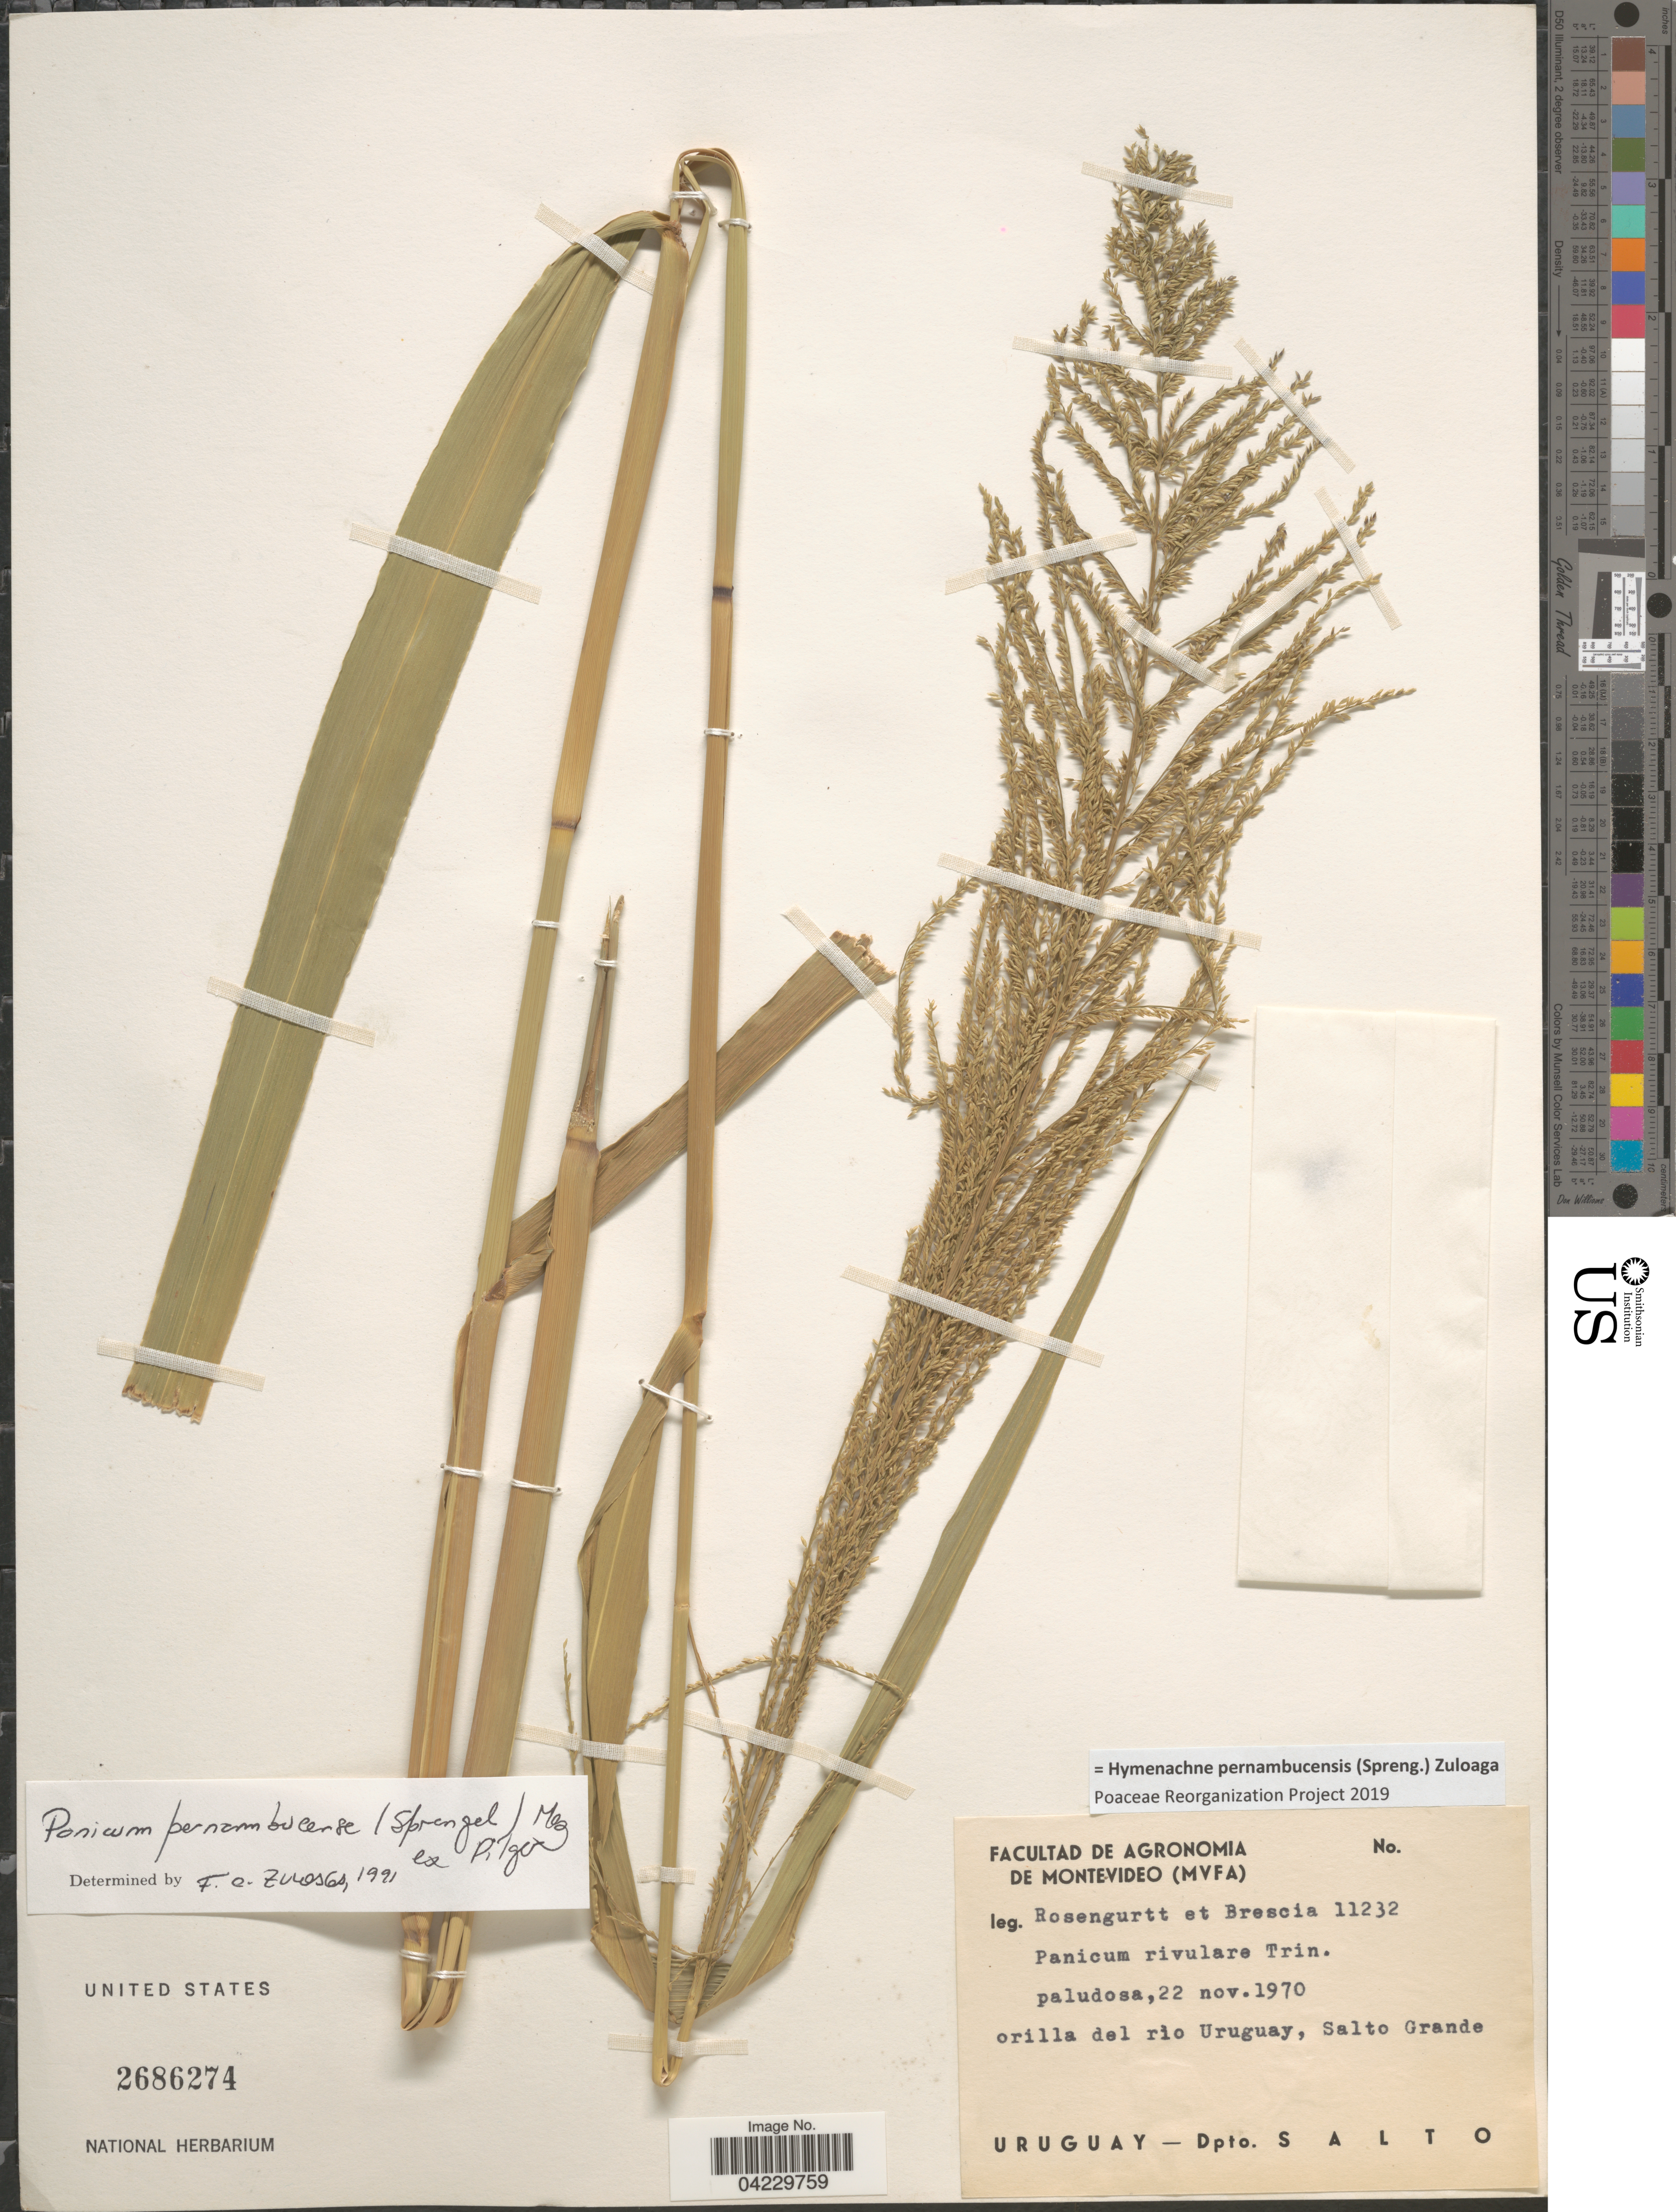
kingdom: Plantae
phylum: Tracheophyta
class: Liliopsida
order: Poales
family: Poaceae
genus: Hymenachne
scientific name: Hymenachne pernambucensis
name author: (Spreng.) Zuloaga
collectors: Rosengurtt & -. Brescia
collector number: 11232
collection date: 1970-11-22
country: Uruguay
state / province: Salto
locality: Orilla del río Uruguay, Salto Grande. Dpto. Salto.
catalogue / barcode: US 2686274